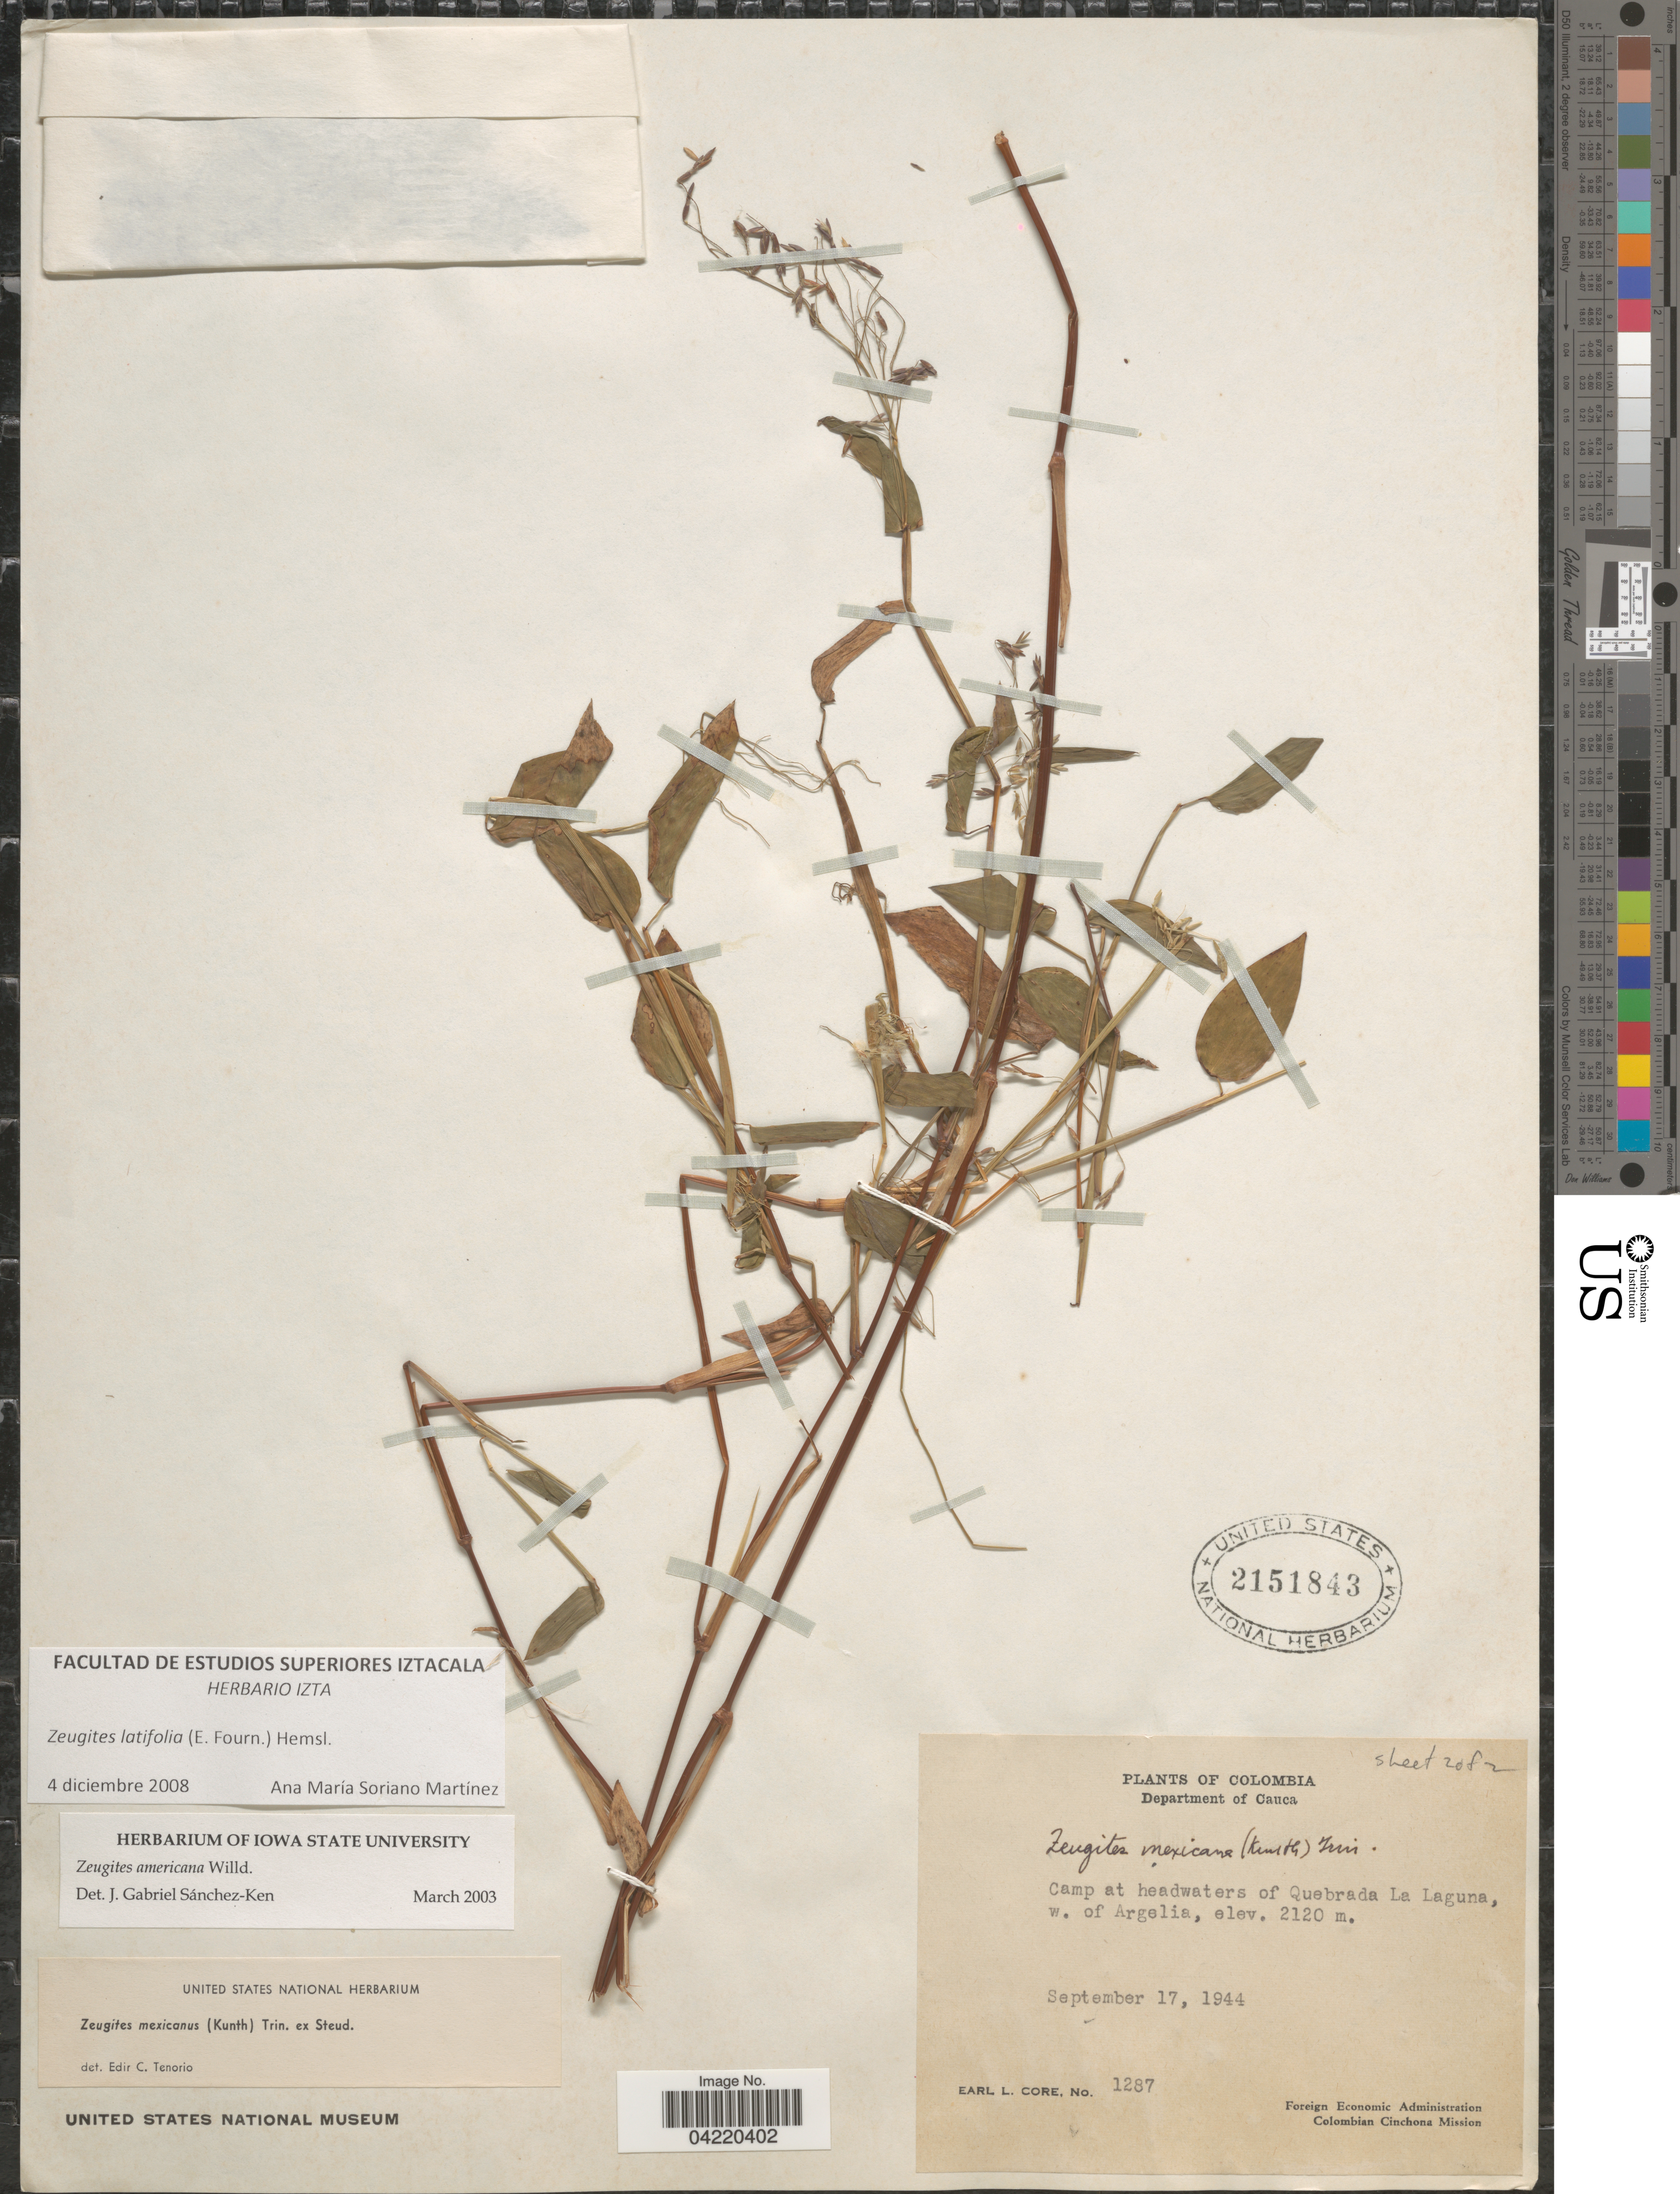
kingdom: Plantae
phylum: Tracheophyta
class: Liliopsida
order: Poales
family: Poaceae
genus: Zeugites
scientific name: Zeugites latifolius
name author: (E. Fourn.) Hemsl.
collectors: E. L. Core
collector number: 1287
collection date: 1944-09-17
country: Colombia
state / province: Cauca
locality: Department of Cauca. Camp at headwaters of Quebrada La Laguna, w. of Argelia.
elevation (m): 2120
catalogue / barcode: US 2151843